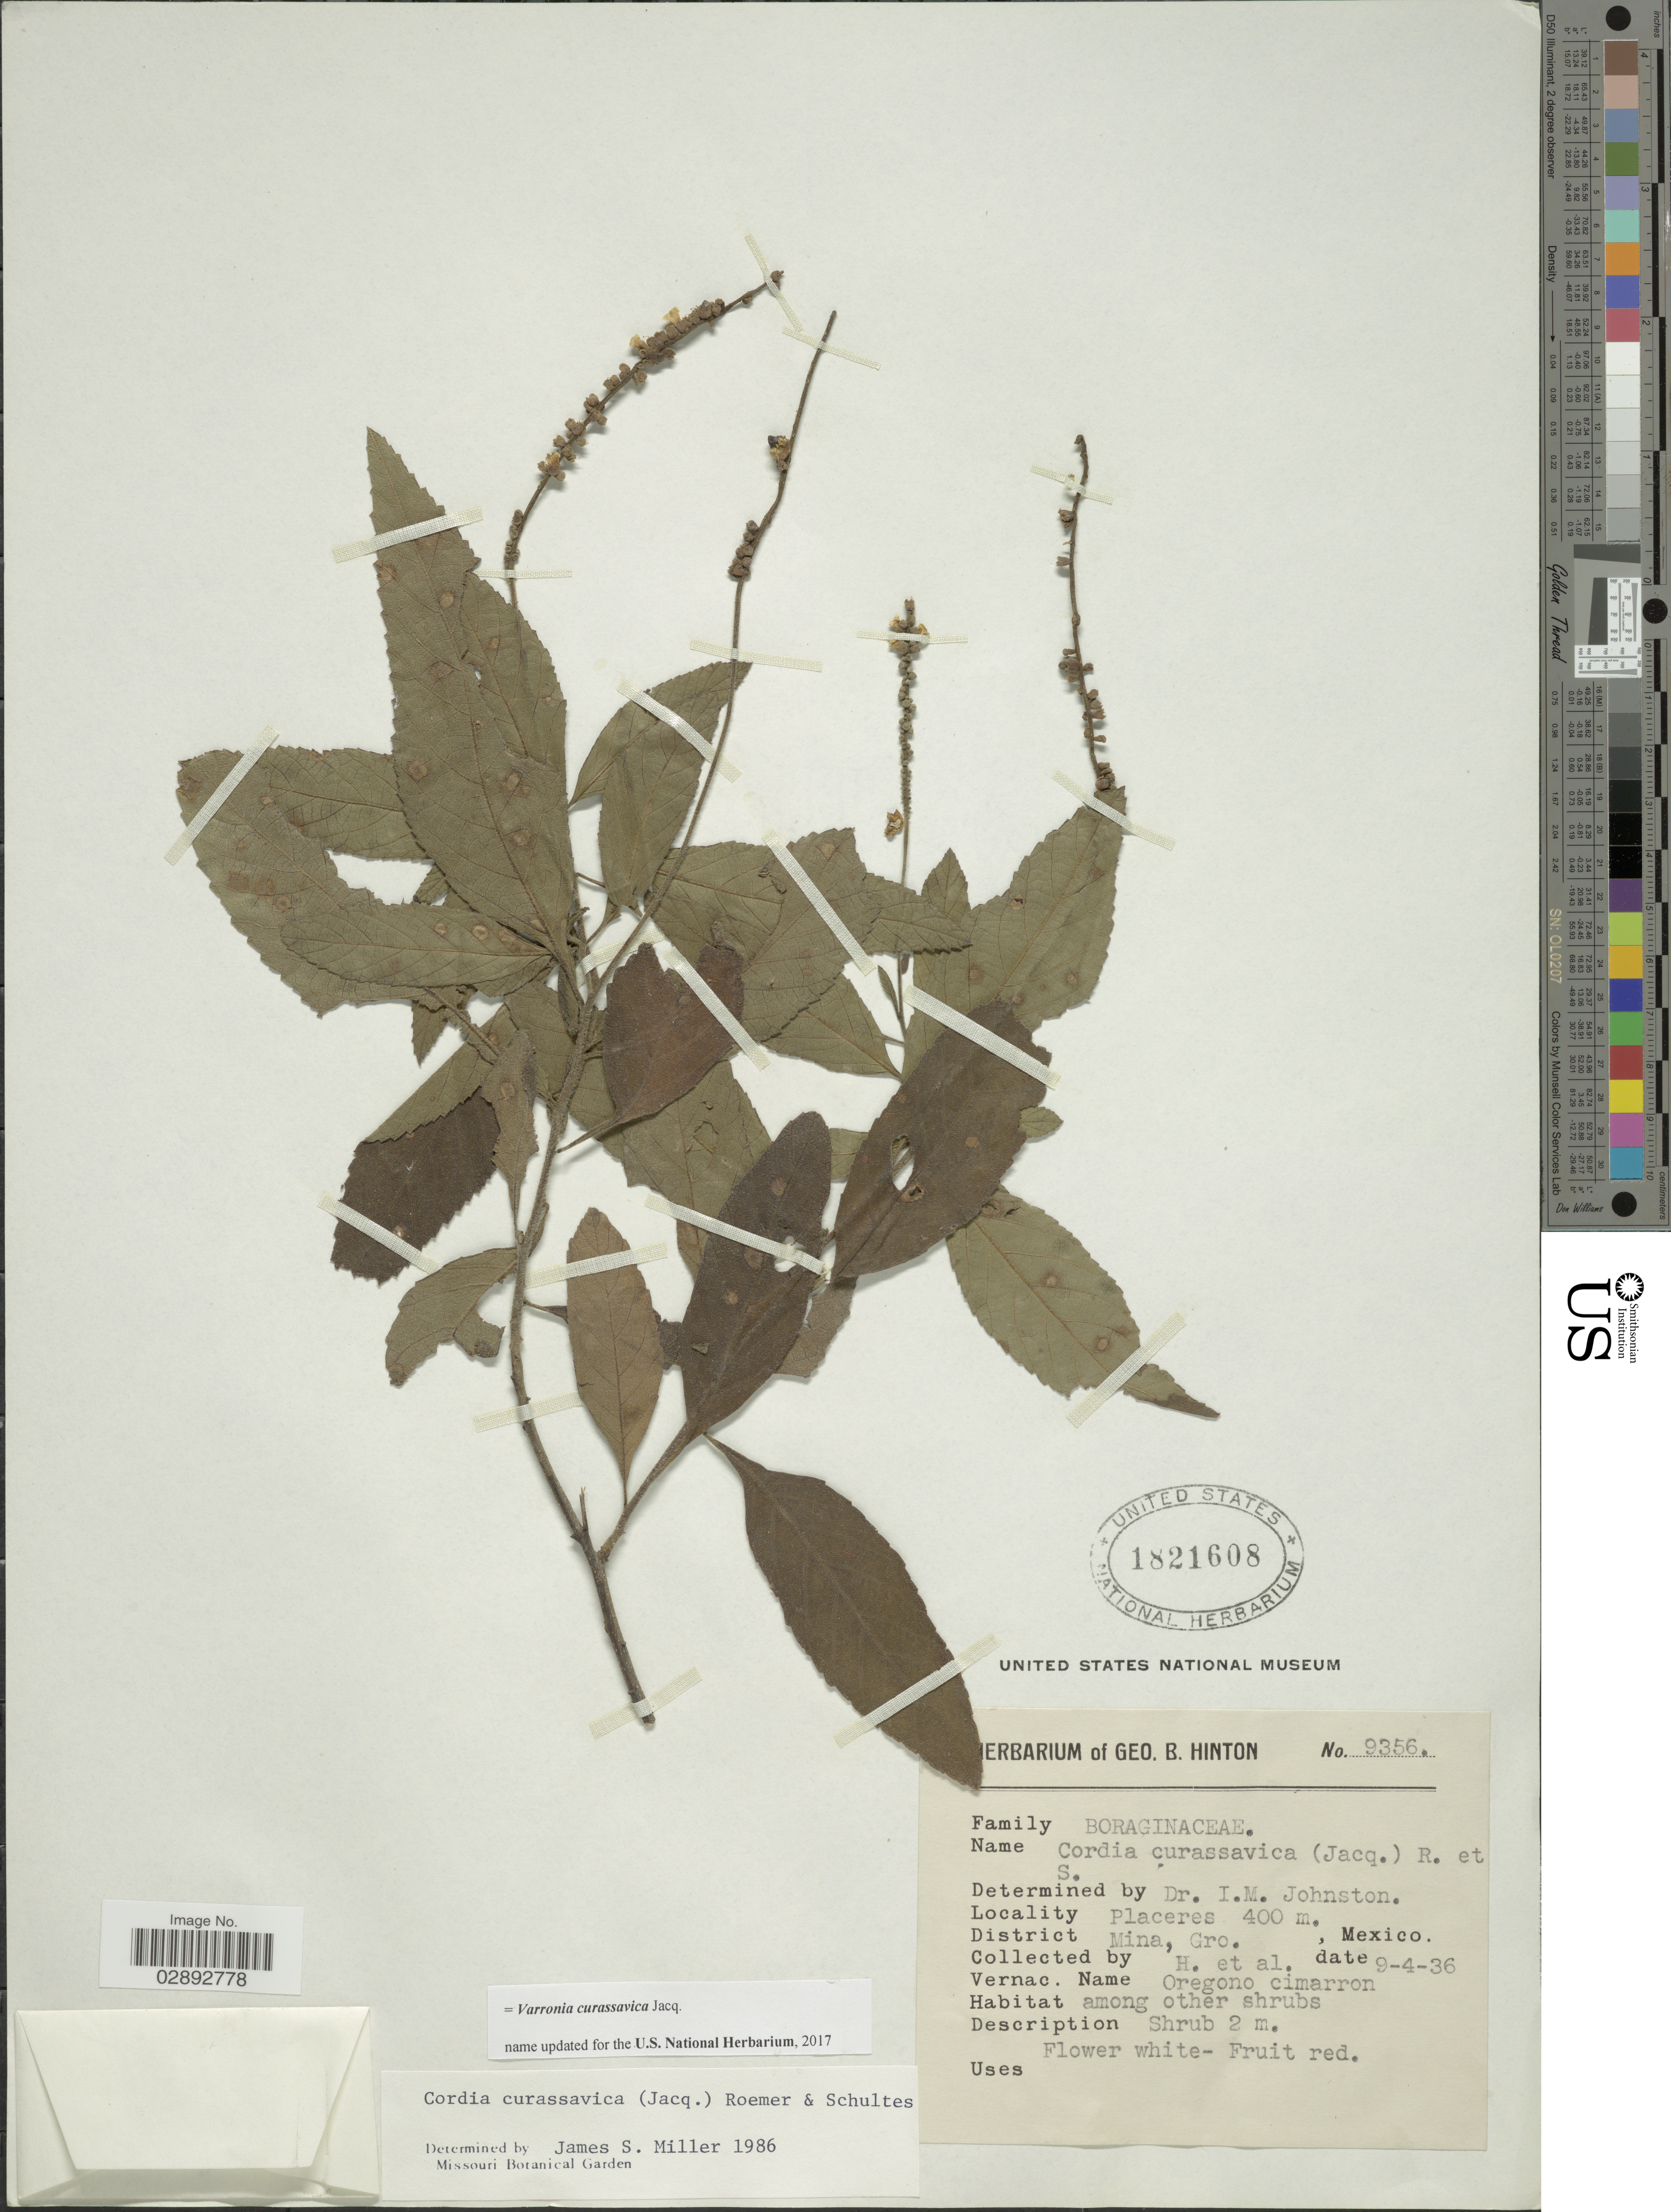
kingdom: Plantae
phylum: Tracheophyta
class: Magnoliopsida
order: Boraginales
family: Cordiaceae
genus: Varronia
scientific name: Varronia curassavica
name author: Jacq.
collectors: G. B. Hinton & et al.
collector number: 9356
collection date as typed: Transcribed d/m/y: 4/9/36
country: Mexico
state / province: Guerrero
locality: Placeres. District Mina, Gro.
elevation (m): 400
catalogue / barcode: US 1821608